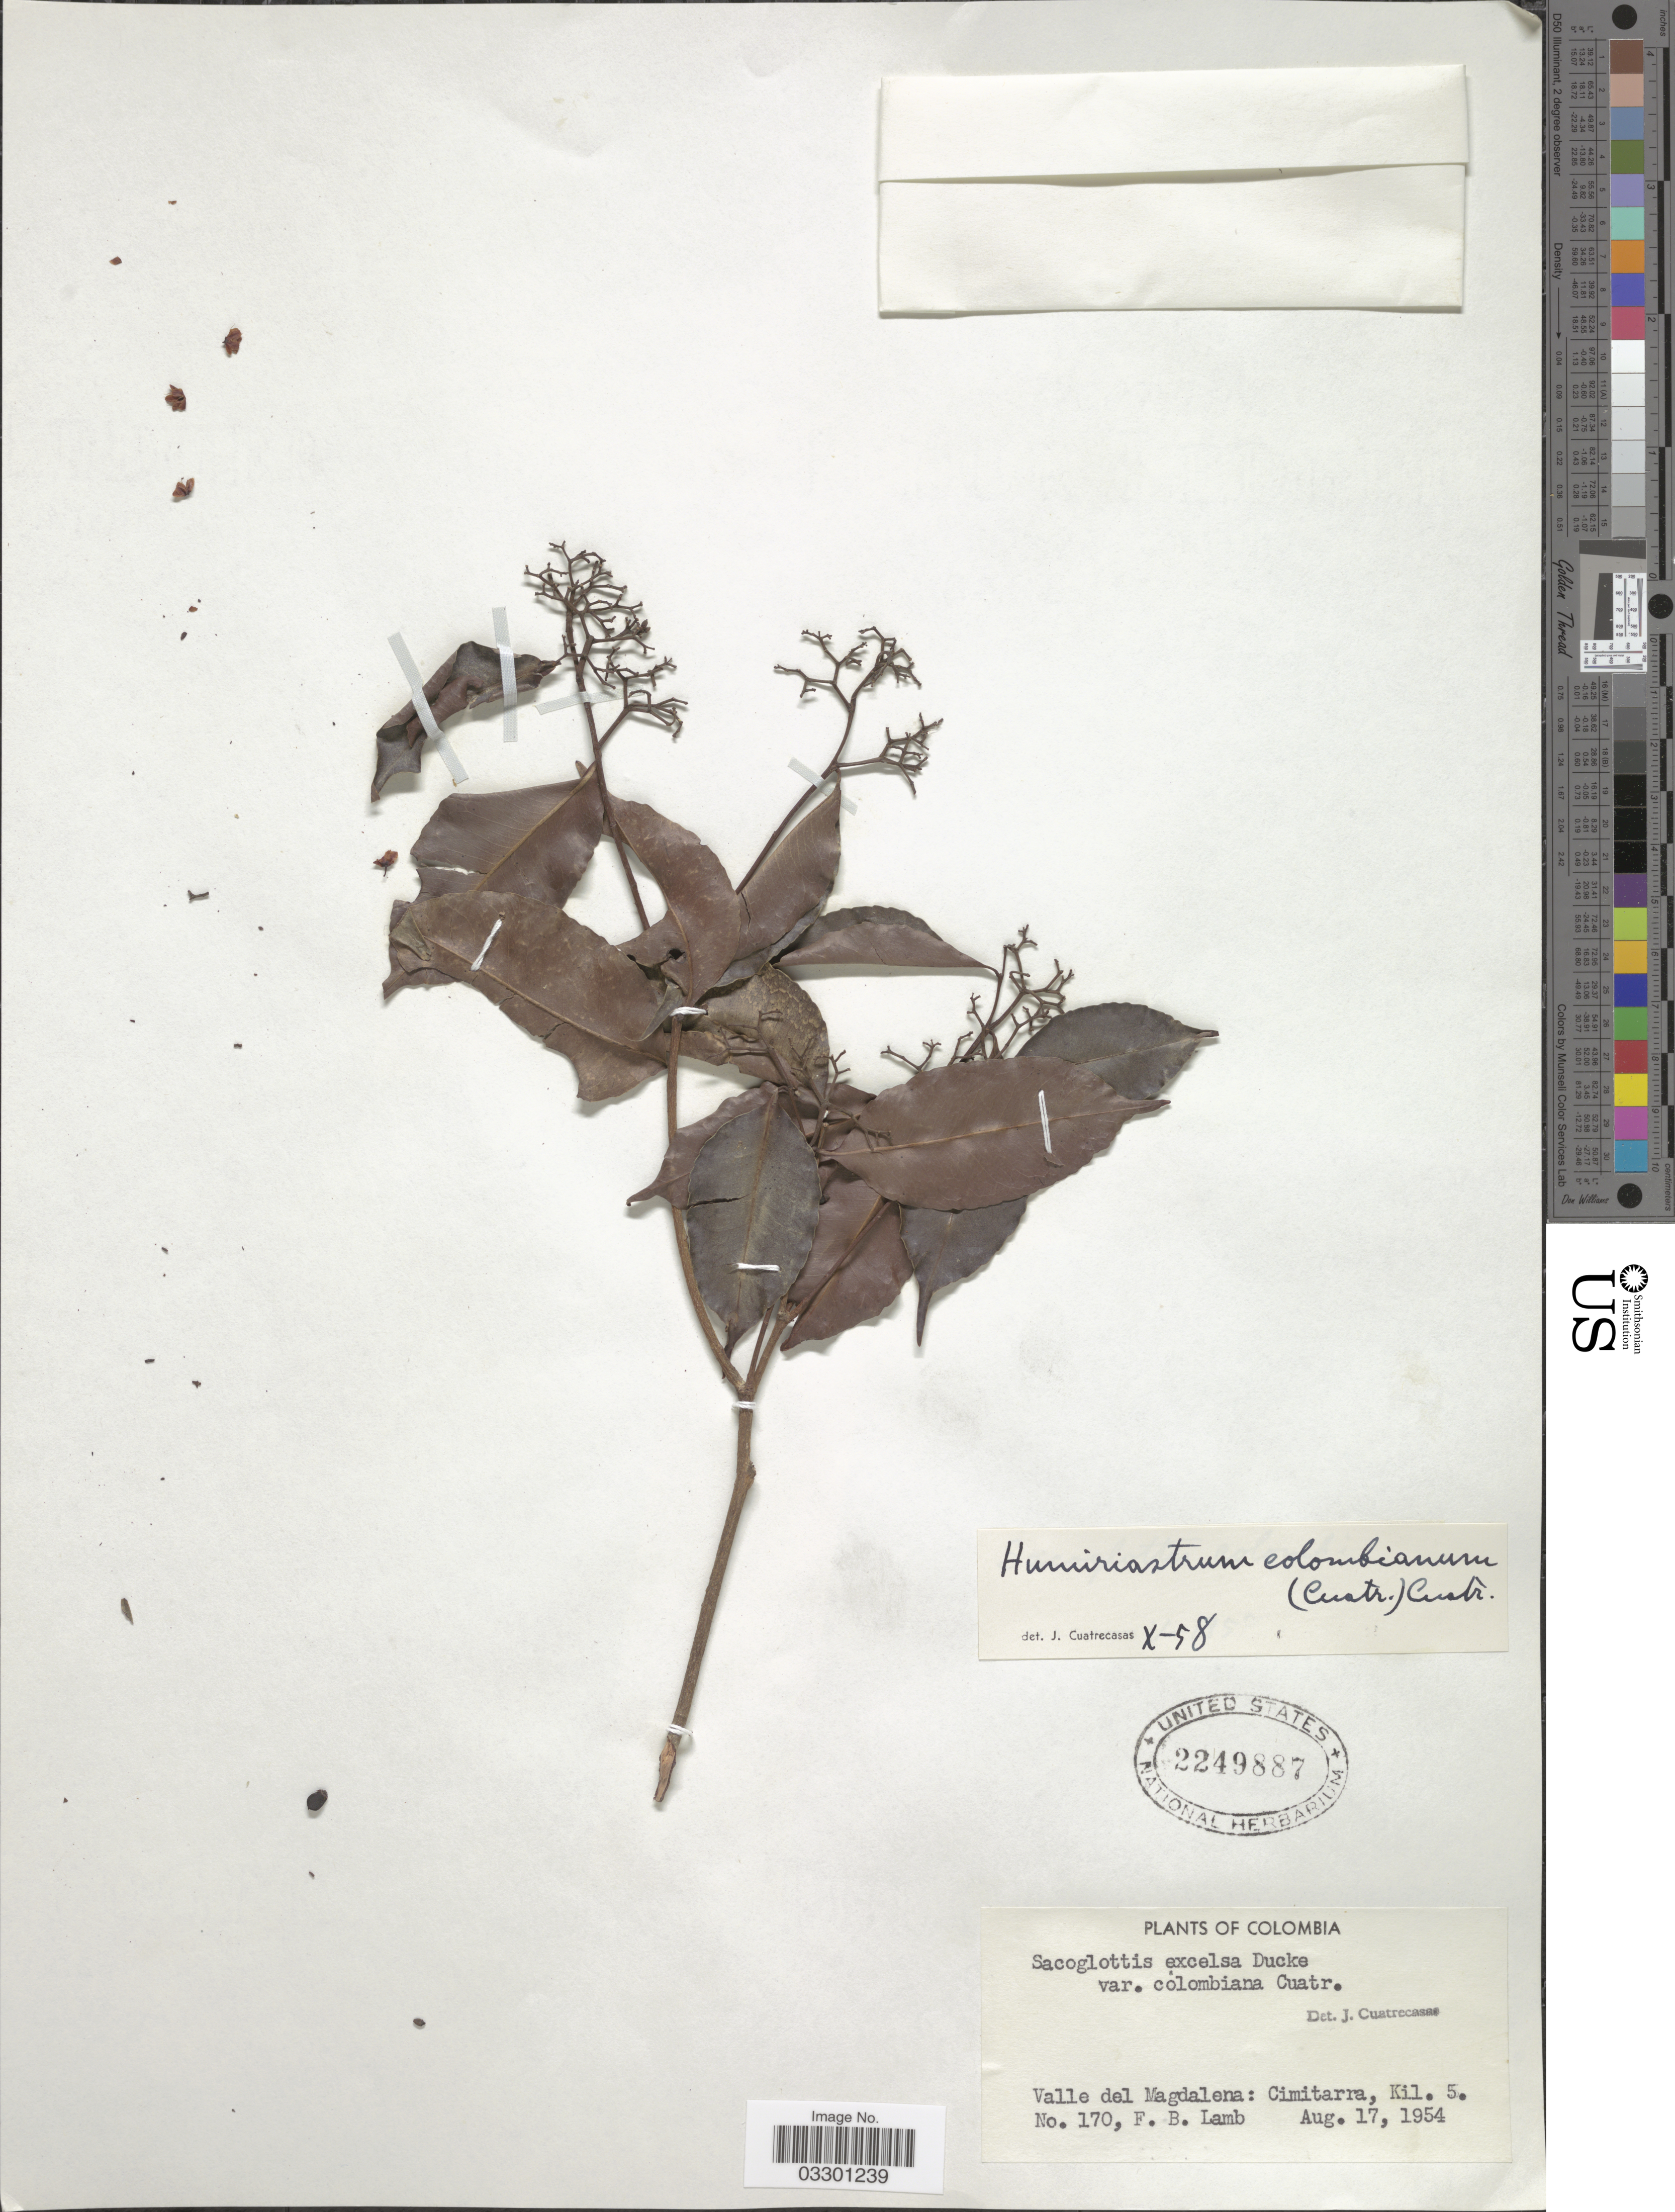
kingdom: Plantae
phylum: Tracheophyta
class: Magnoliopsida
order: Malpighiales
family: Humiriaceae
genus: Humiriastrum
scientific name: Humiriastrum colombianum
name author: (Cuatrec.) Cuatrec.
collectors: F. B. Lamb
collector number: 170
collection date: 1954-08-17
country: Colombia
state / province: Magdalena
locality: Valle del Magdalena: Cimitarra, Kil. 5.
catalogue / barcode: US 2249887